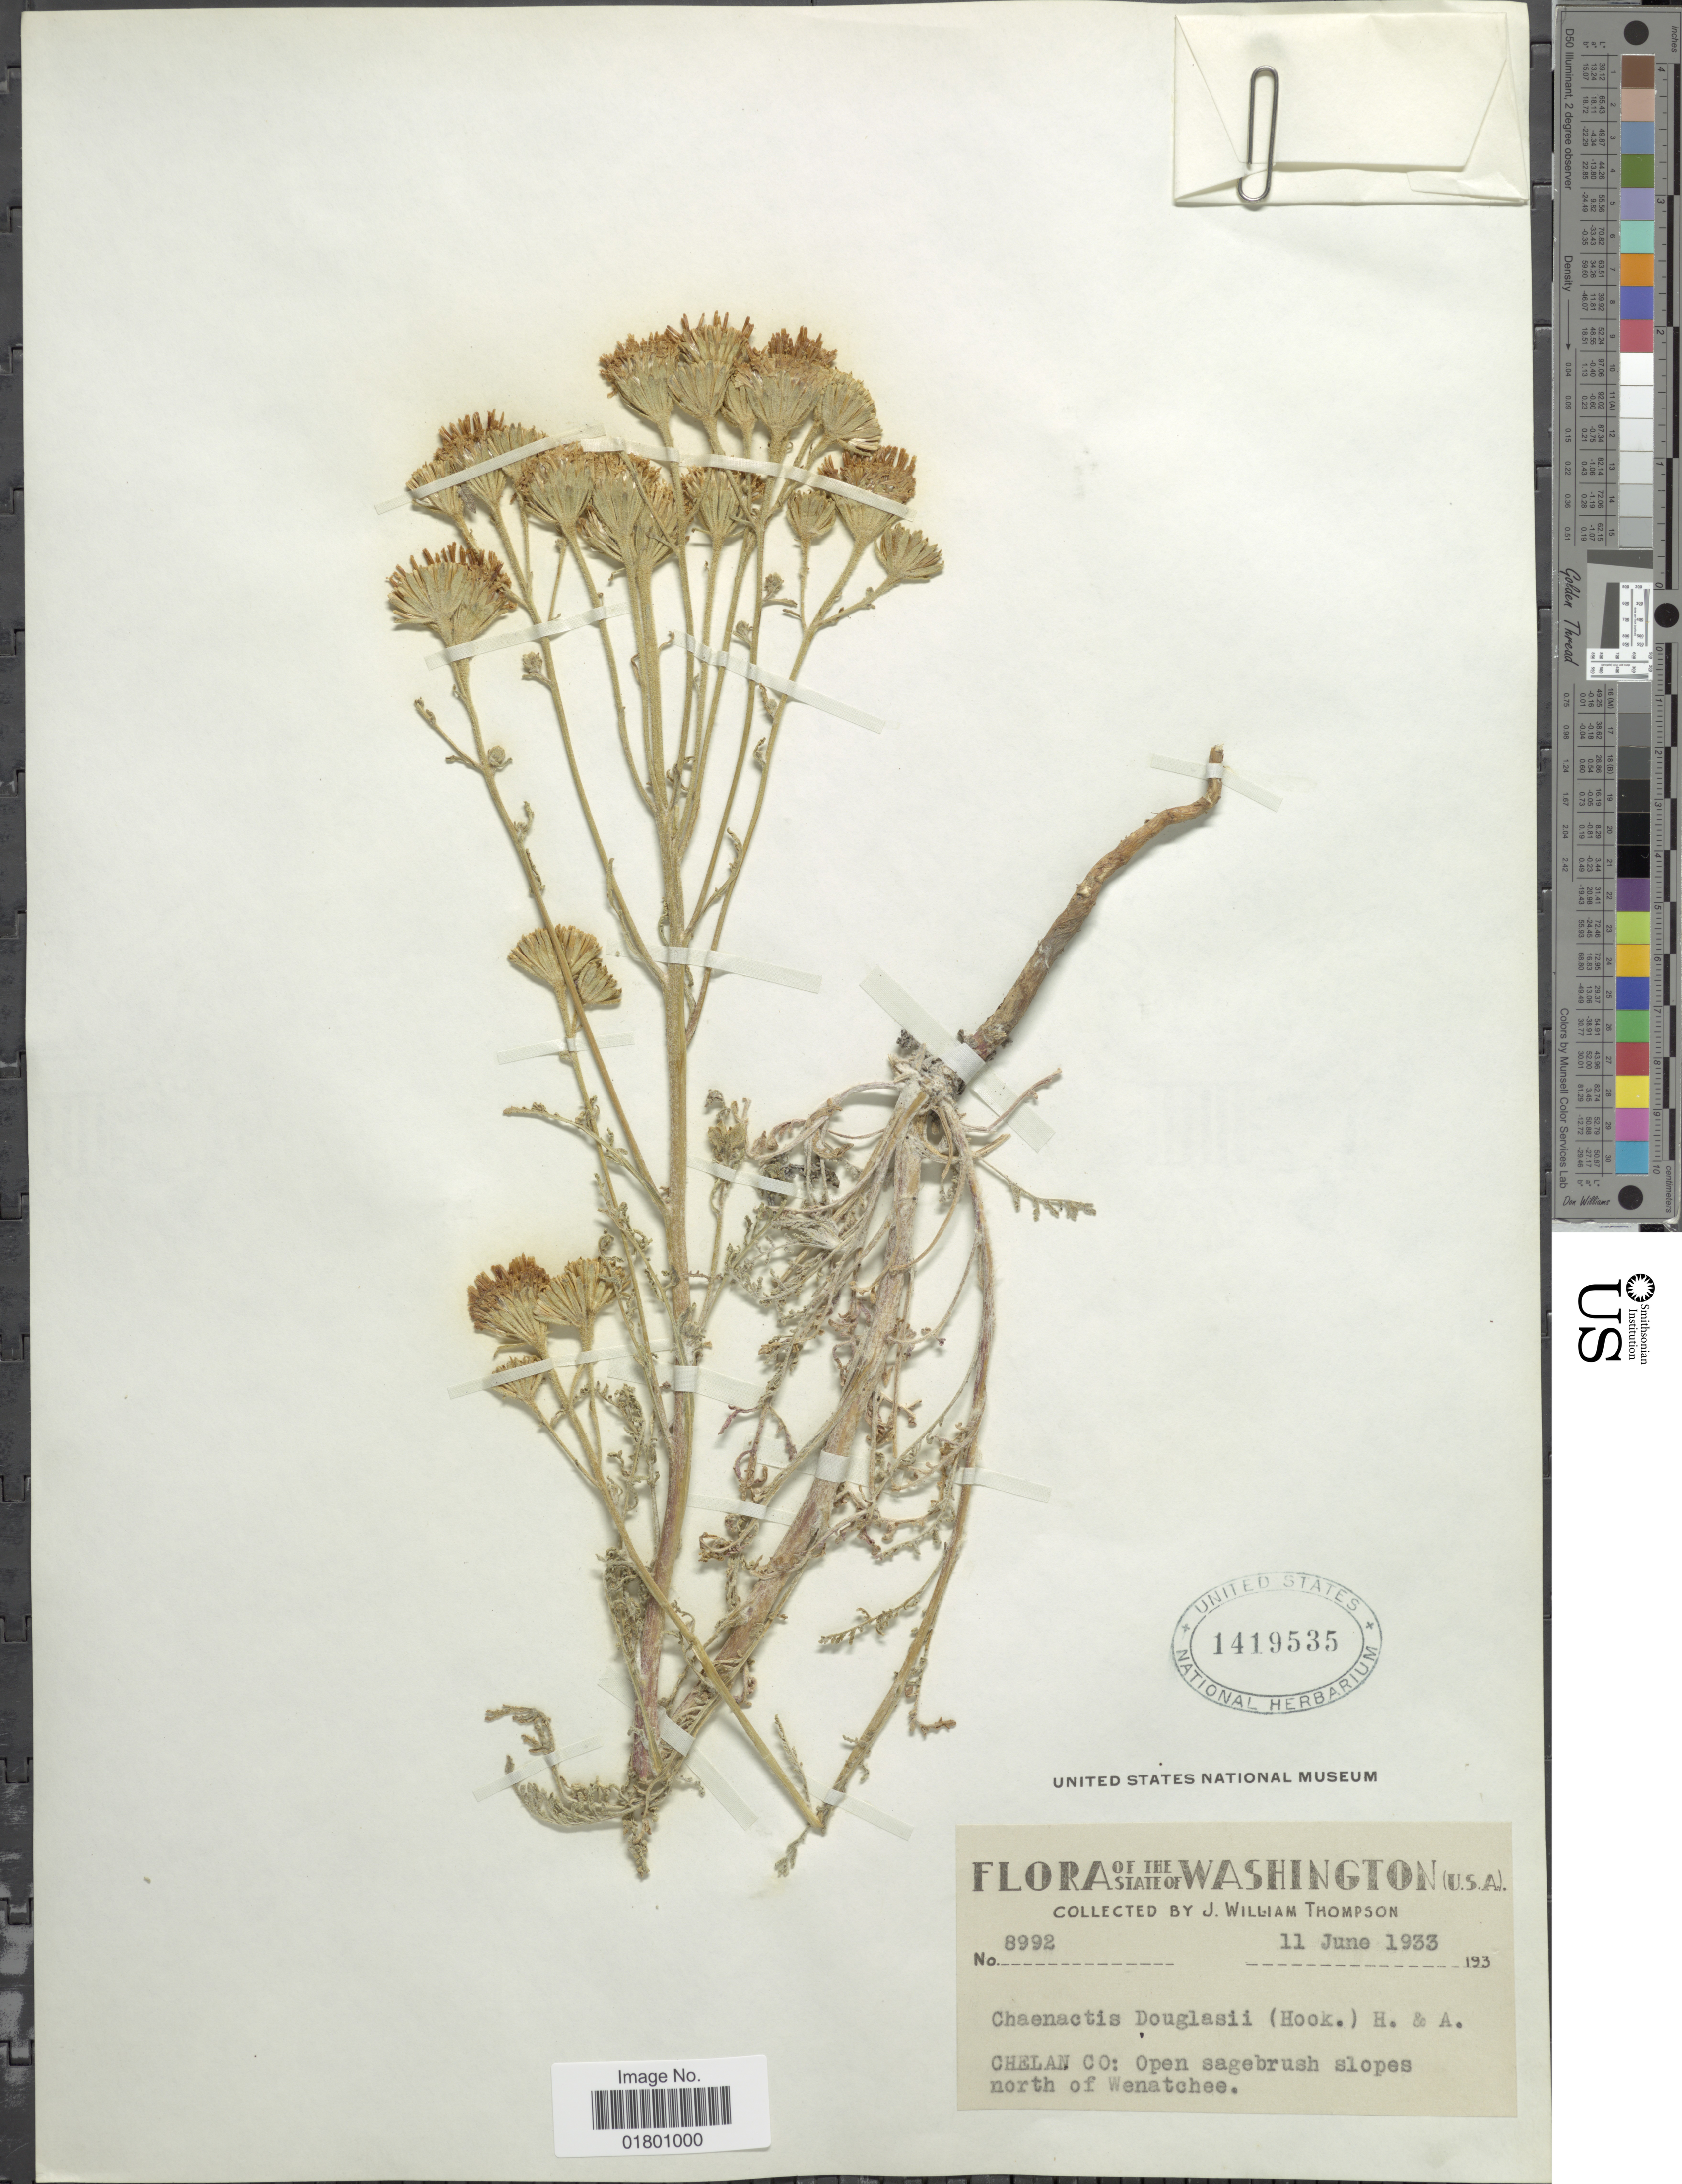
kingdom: Plantae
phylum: Tracheophyta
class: Magnoliopsida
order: Asterales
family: Asteraceae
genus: Chaenactis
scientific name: Chaenactis douglasii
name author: Hook. & Arn.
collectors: J. W. Thompson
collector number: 8992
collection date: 1933-06-11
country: United States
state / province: Washington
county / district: Chelan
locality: Chelan Co: Open sagebrush slopes north of Wenatchee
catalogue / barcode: US 1419535